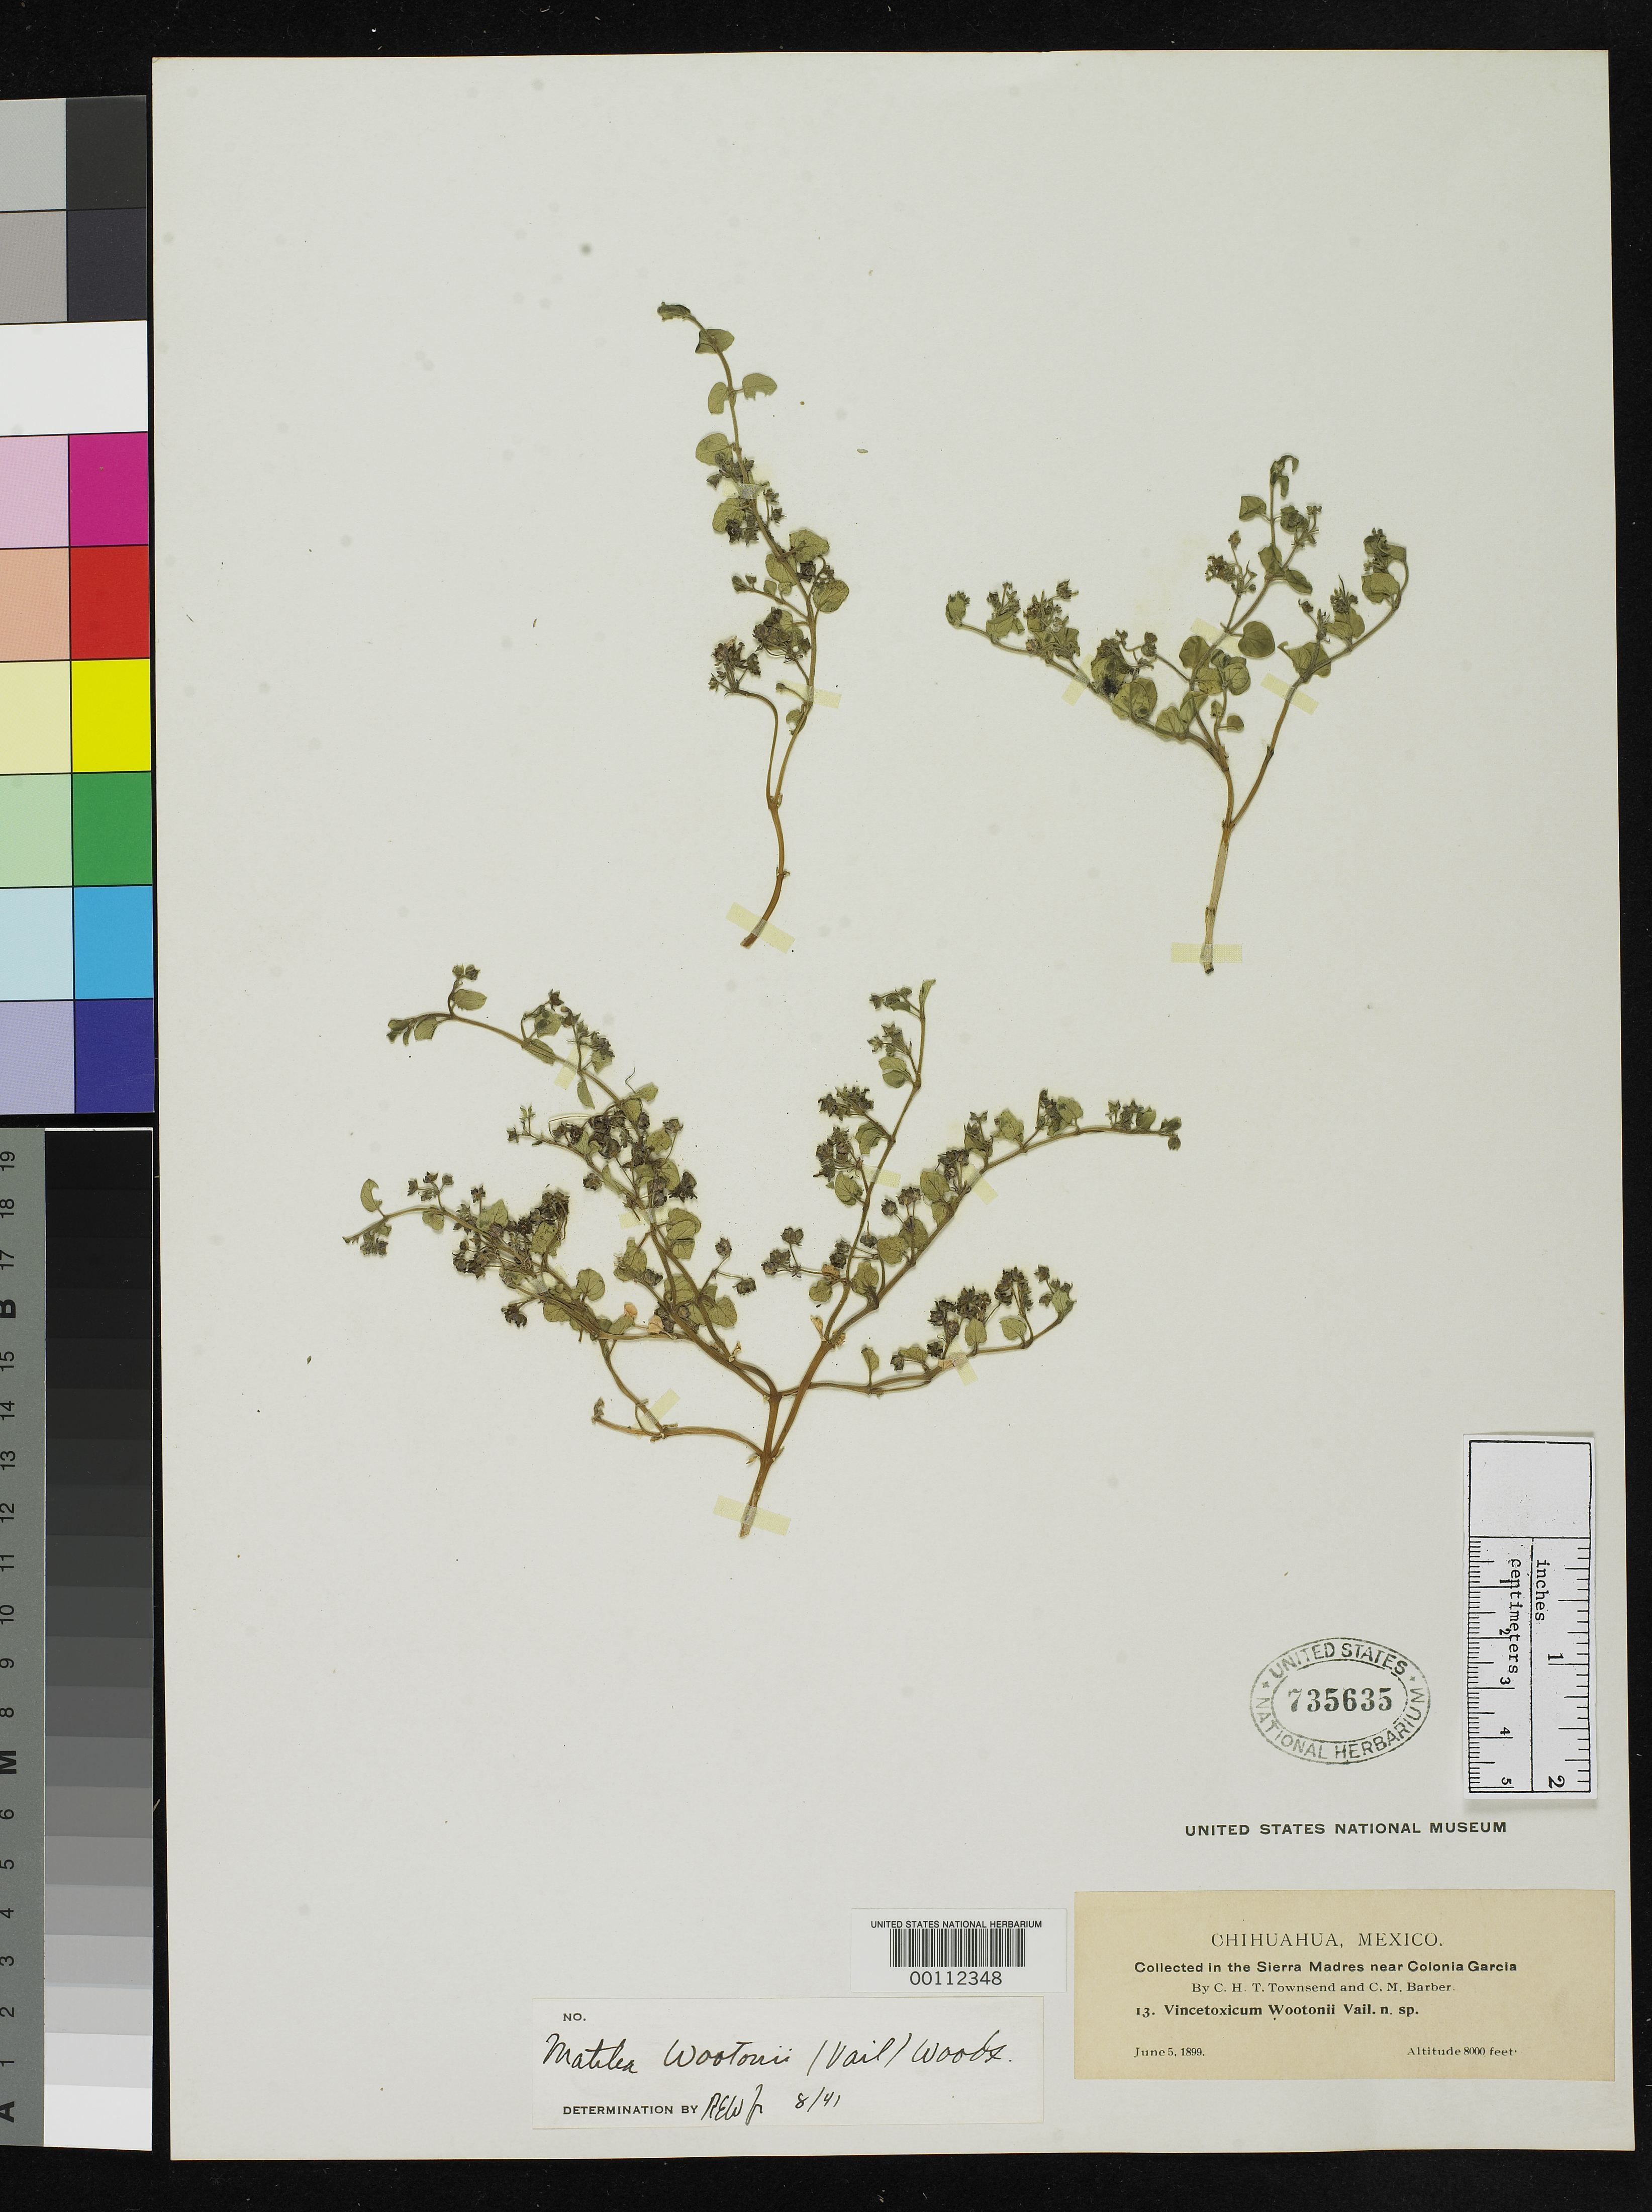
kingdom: Plantae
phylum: Tracheophyta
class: Magnoliopsida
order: Gentianales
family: Apocynaceae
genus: Vincetoxicum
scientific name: Vincetoxicum wootonii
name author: Vail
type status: Type Collection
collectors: C. H. T. Townsend & C. Barber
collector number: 13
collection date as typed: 05 Jun 1899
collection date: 1899-06-05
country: Mexico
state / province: Chihuahua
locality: Colonia Garcia, Sierra Madre.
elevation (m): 2438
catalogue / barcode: US 735635